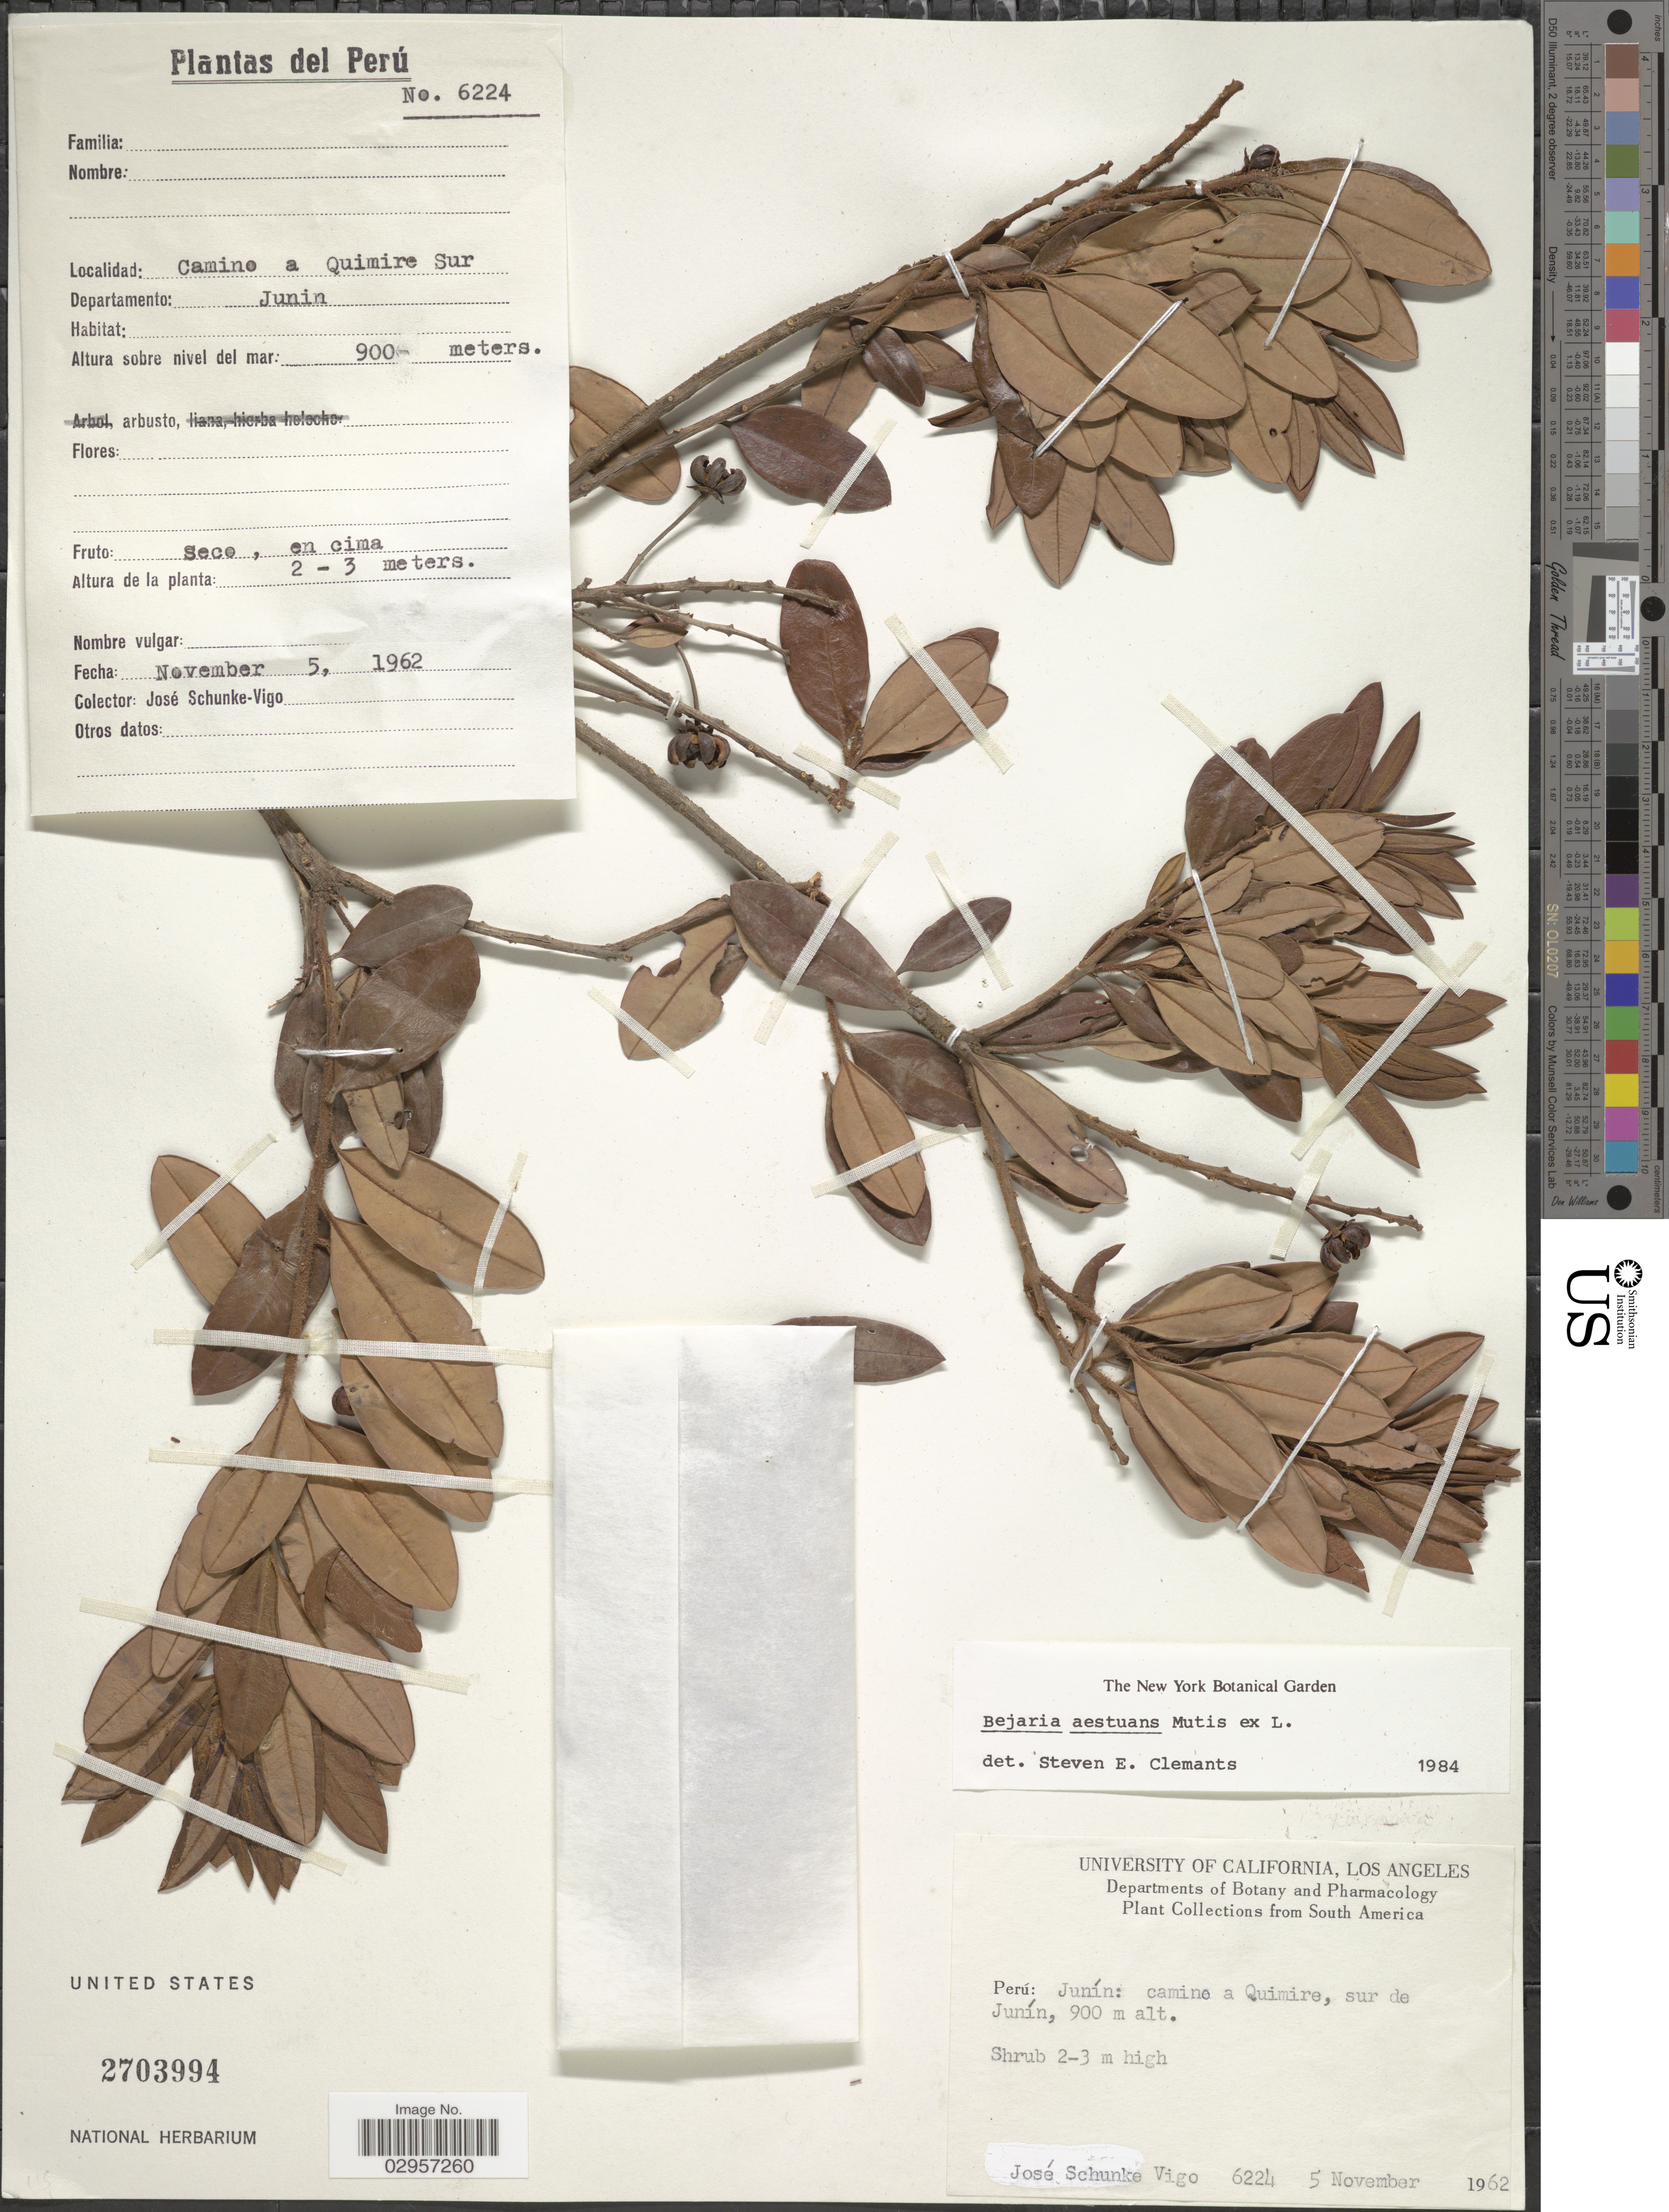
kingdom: Plantae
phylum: Tracheophyta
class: Magnoliopsida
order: Ericales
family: Ericaceae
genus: Befaria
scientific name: Befaria aestuans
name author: Mutis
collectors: J. Schunke Vigo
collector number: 6224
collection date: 1962-11-05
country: Peru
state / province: Junín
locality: Camino a Quimire Sur. Departamento: Junin.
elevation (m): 900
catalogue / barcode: US 2703994